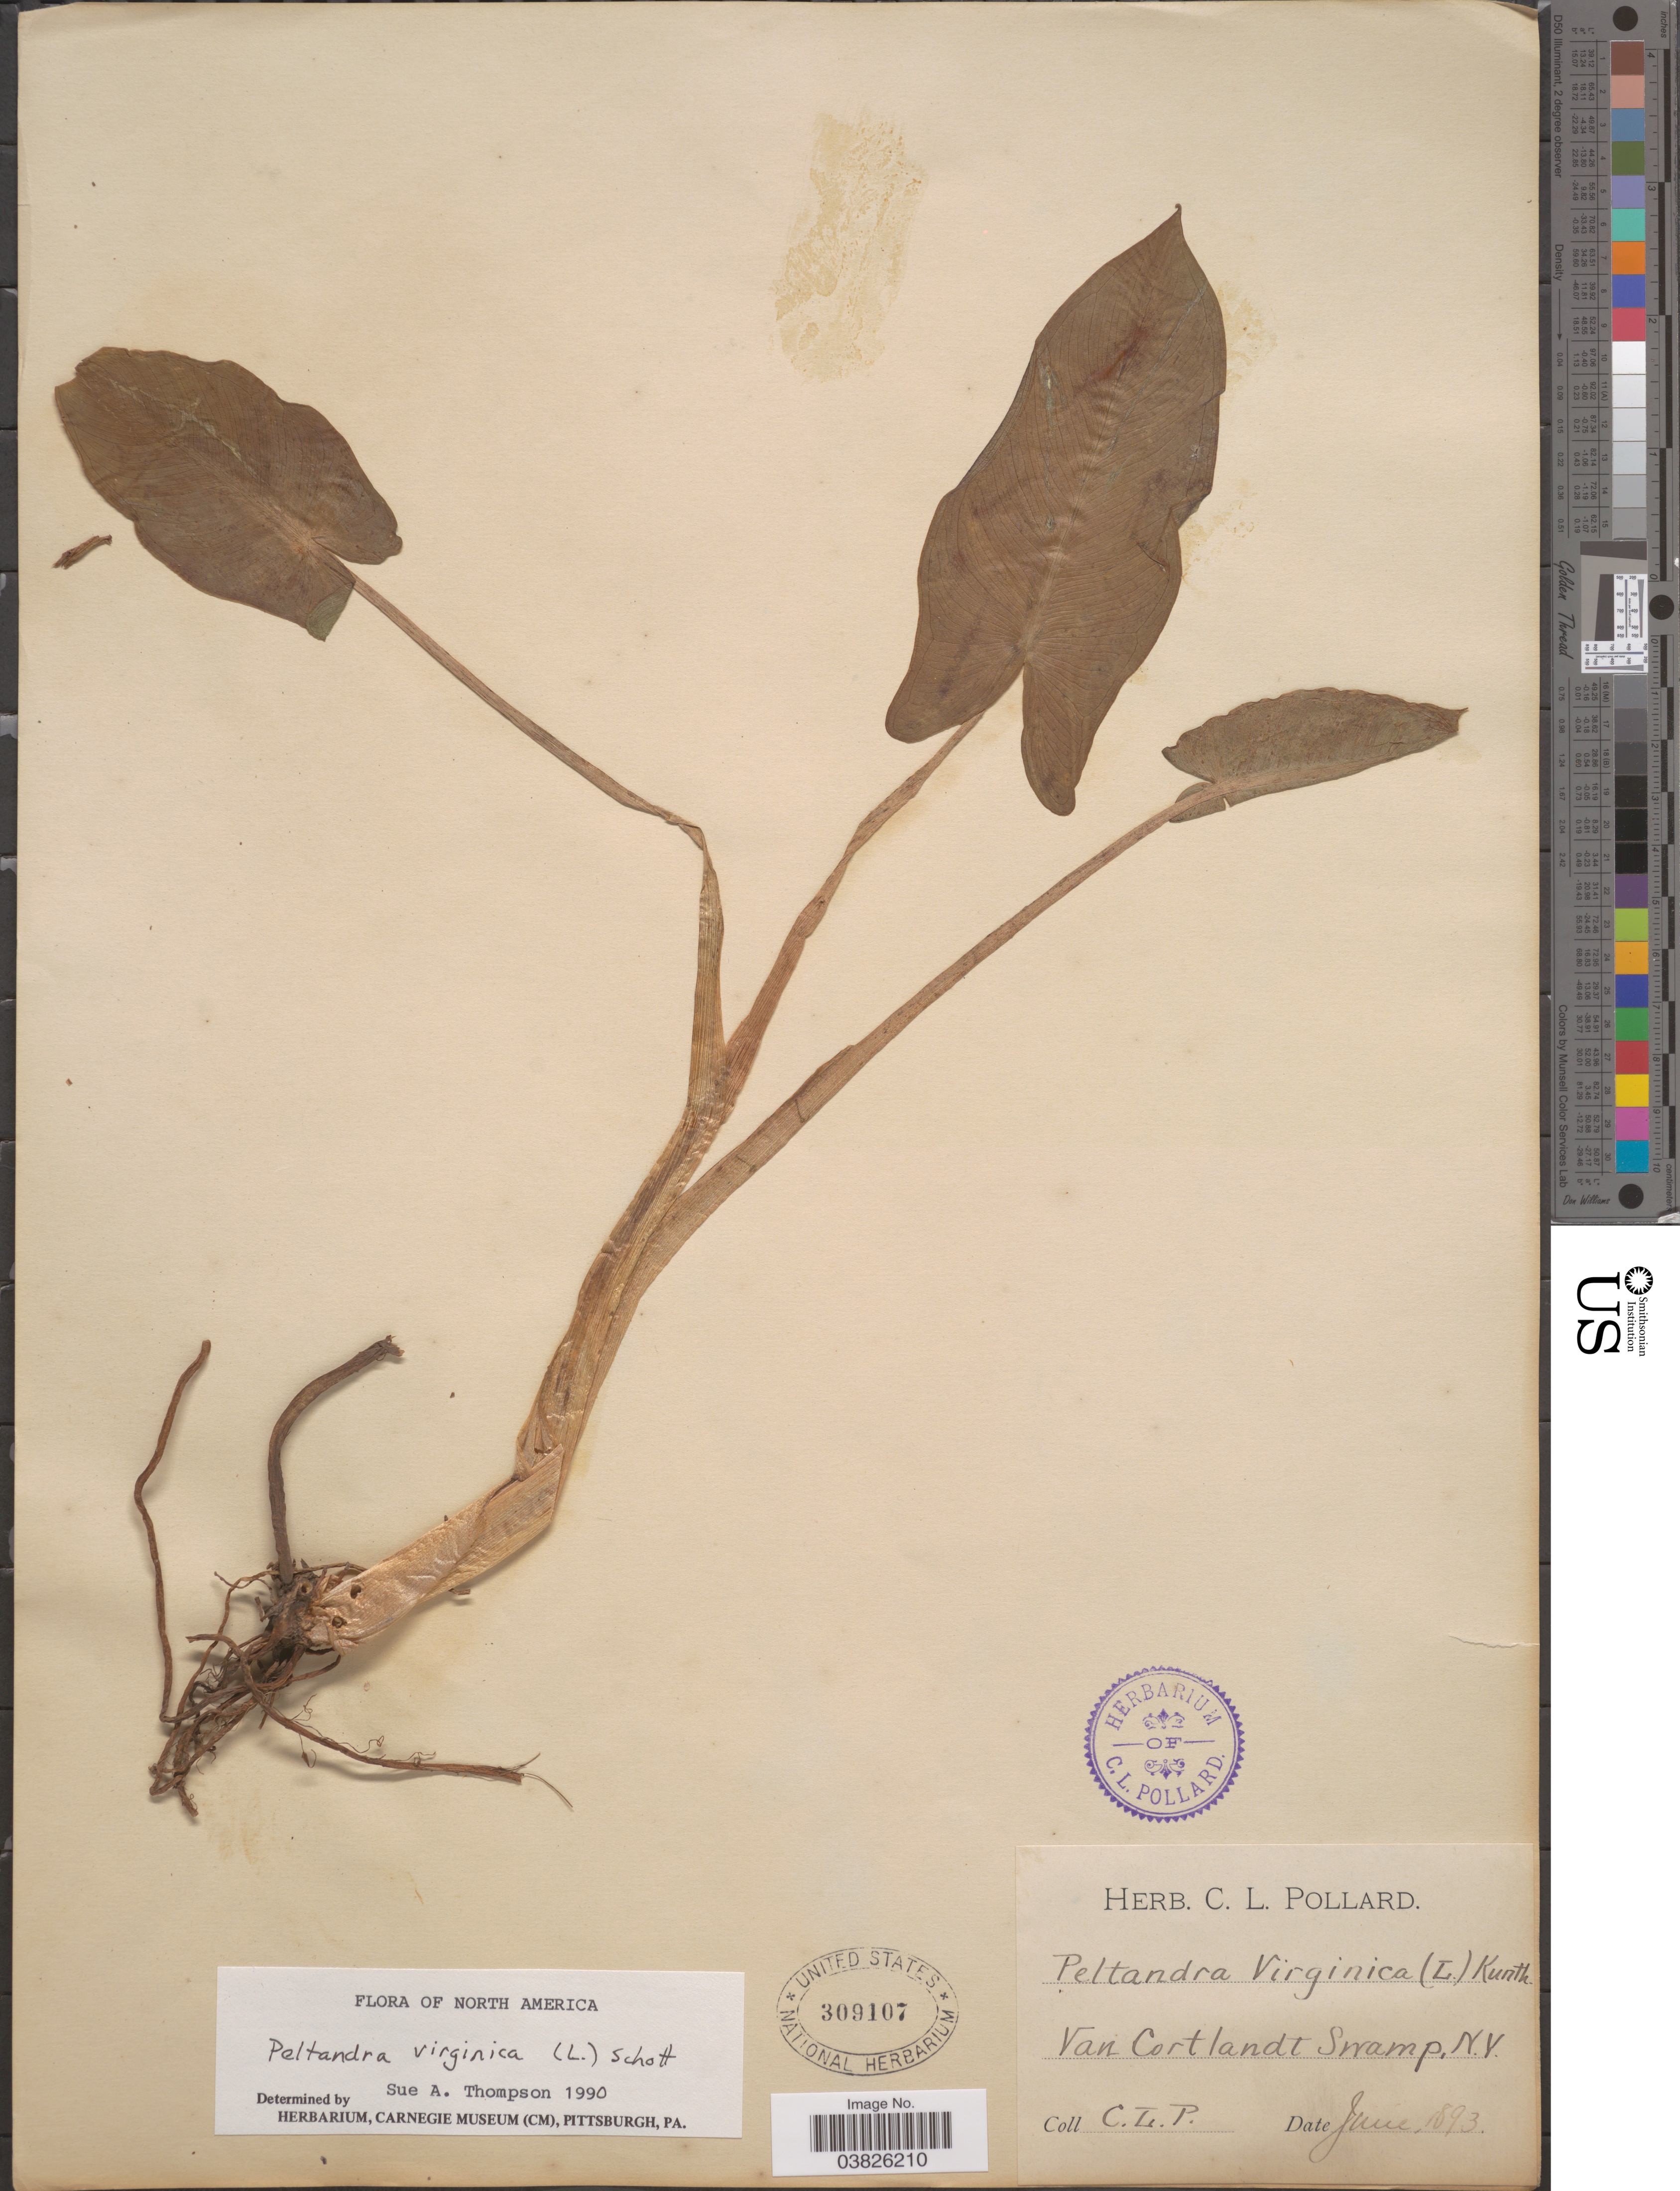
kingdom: Plantae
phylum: Tracheophyta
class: Liliopsida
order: Alismatales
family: Araceae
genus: Peltandra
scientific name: Peltandra virginica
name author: (L.) Schott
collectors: C. L. Pollard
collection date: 1893-06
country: United States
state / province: New York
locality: Van Cortlandt Swamp.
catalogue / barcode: US 309107